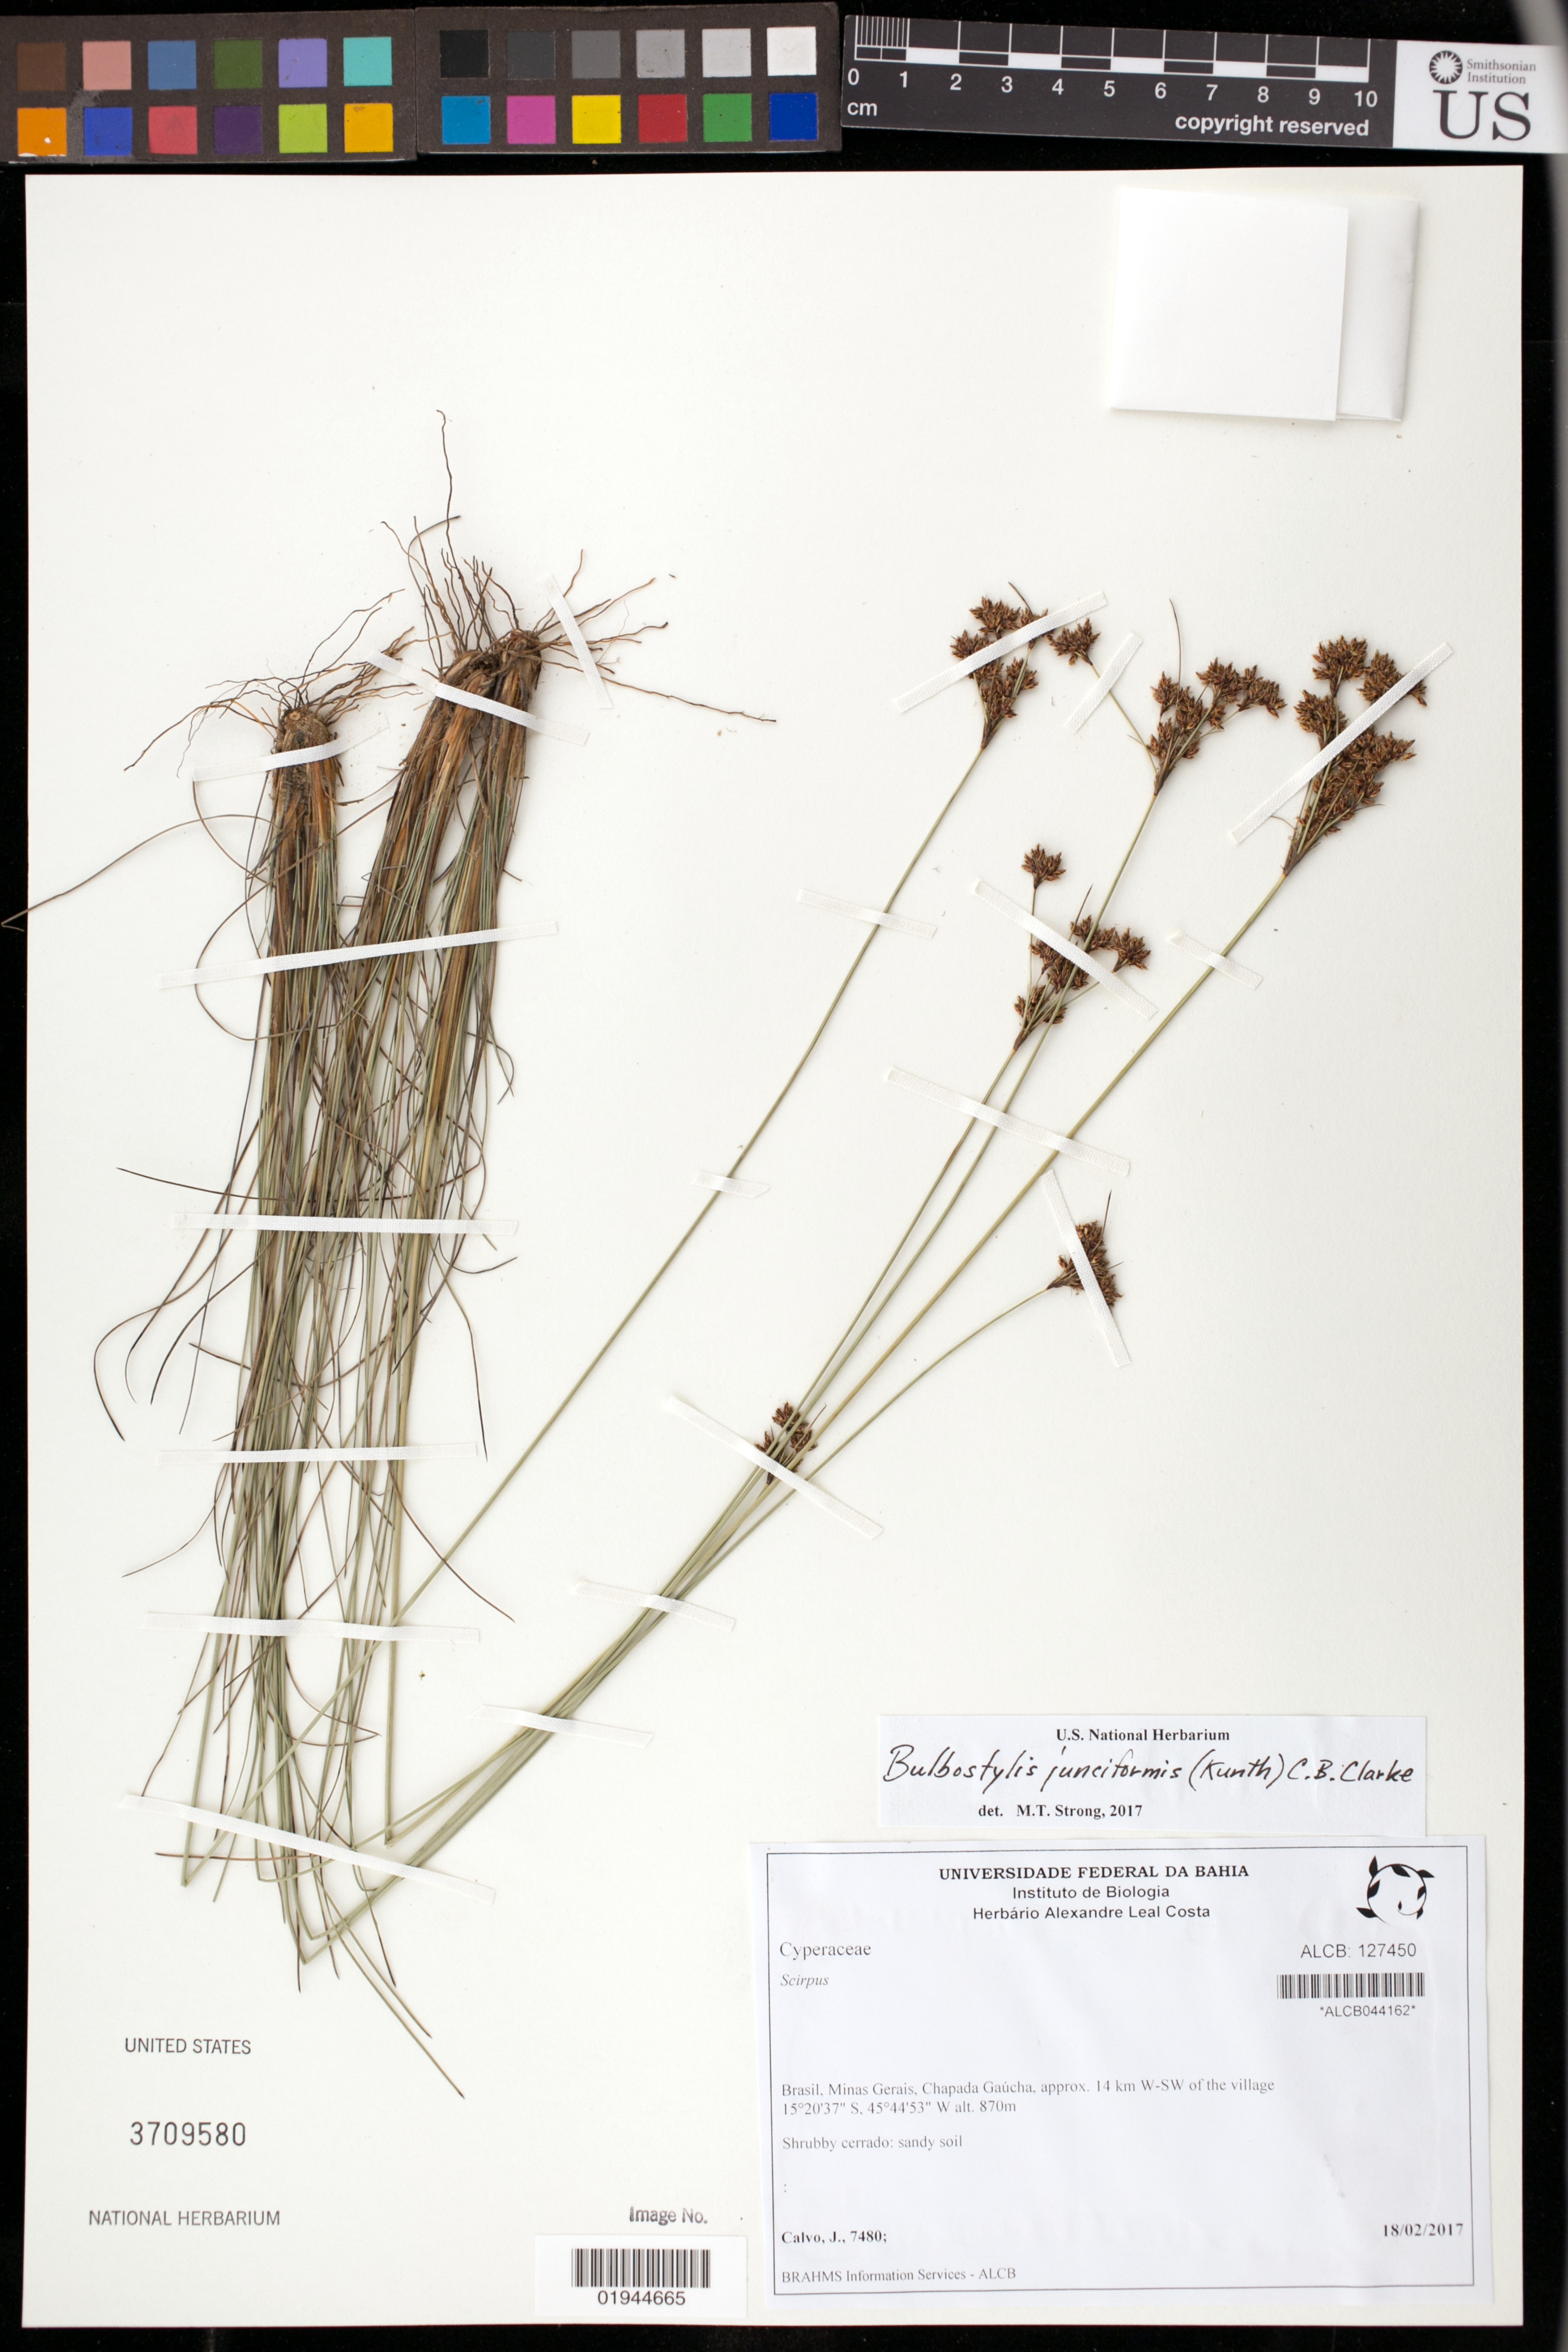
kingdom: Plantae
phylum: Tracheophyta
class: Liliopsida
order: Poales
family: Cyperaceae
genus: Bulbostylis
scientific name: Bulbostylis junciformis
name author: (Kunth) C.B. Clarke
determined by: Strong, M. T., (US), Smithsonian Institution - National Museum of Natural History (UNITED STATES)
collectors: J. Calvo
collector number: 7480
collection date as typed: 18/02/2017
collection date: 2017-02-18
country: Brazil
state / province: Minas Gerais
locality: Chapada Gaucha, approx. 14 km W-SW of the village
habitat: shrubby cerrado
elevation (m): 870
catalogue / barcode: US 3709580